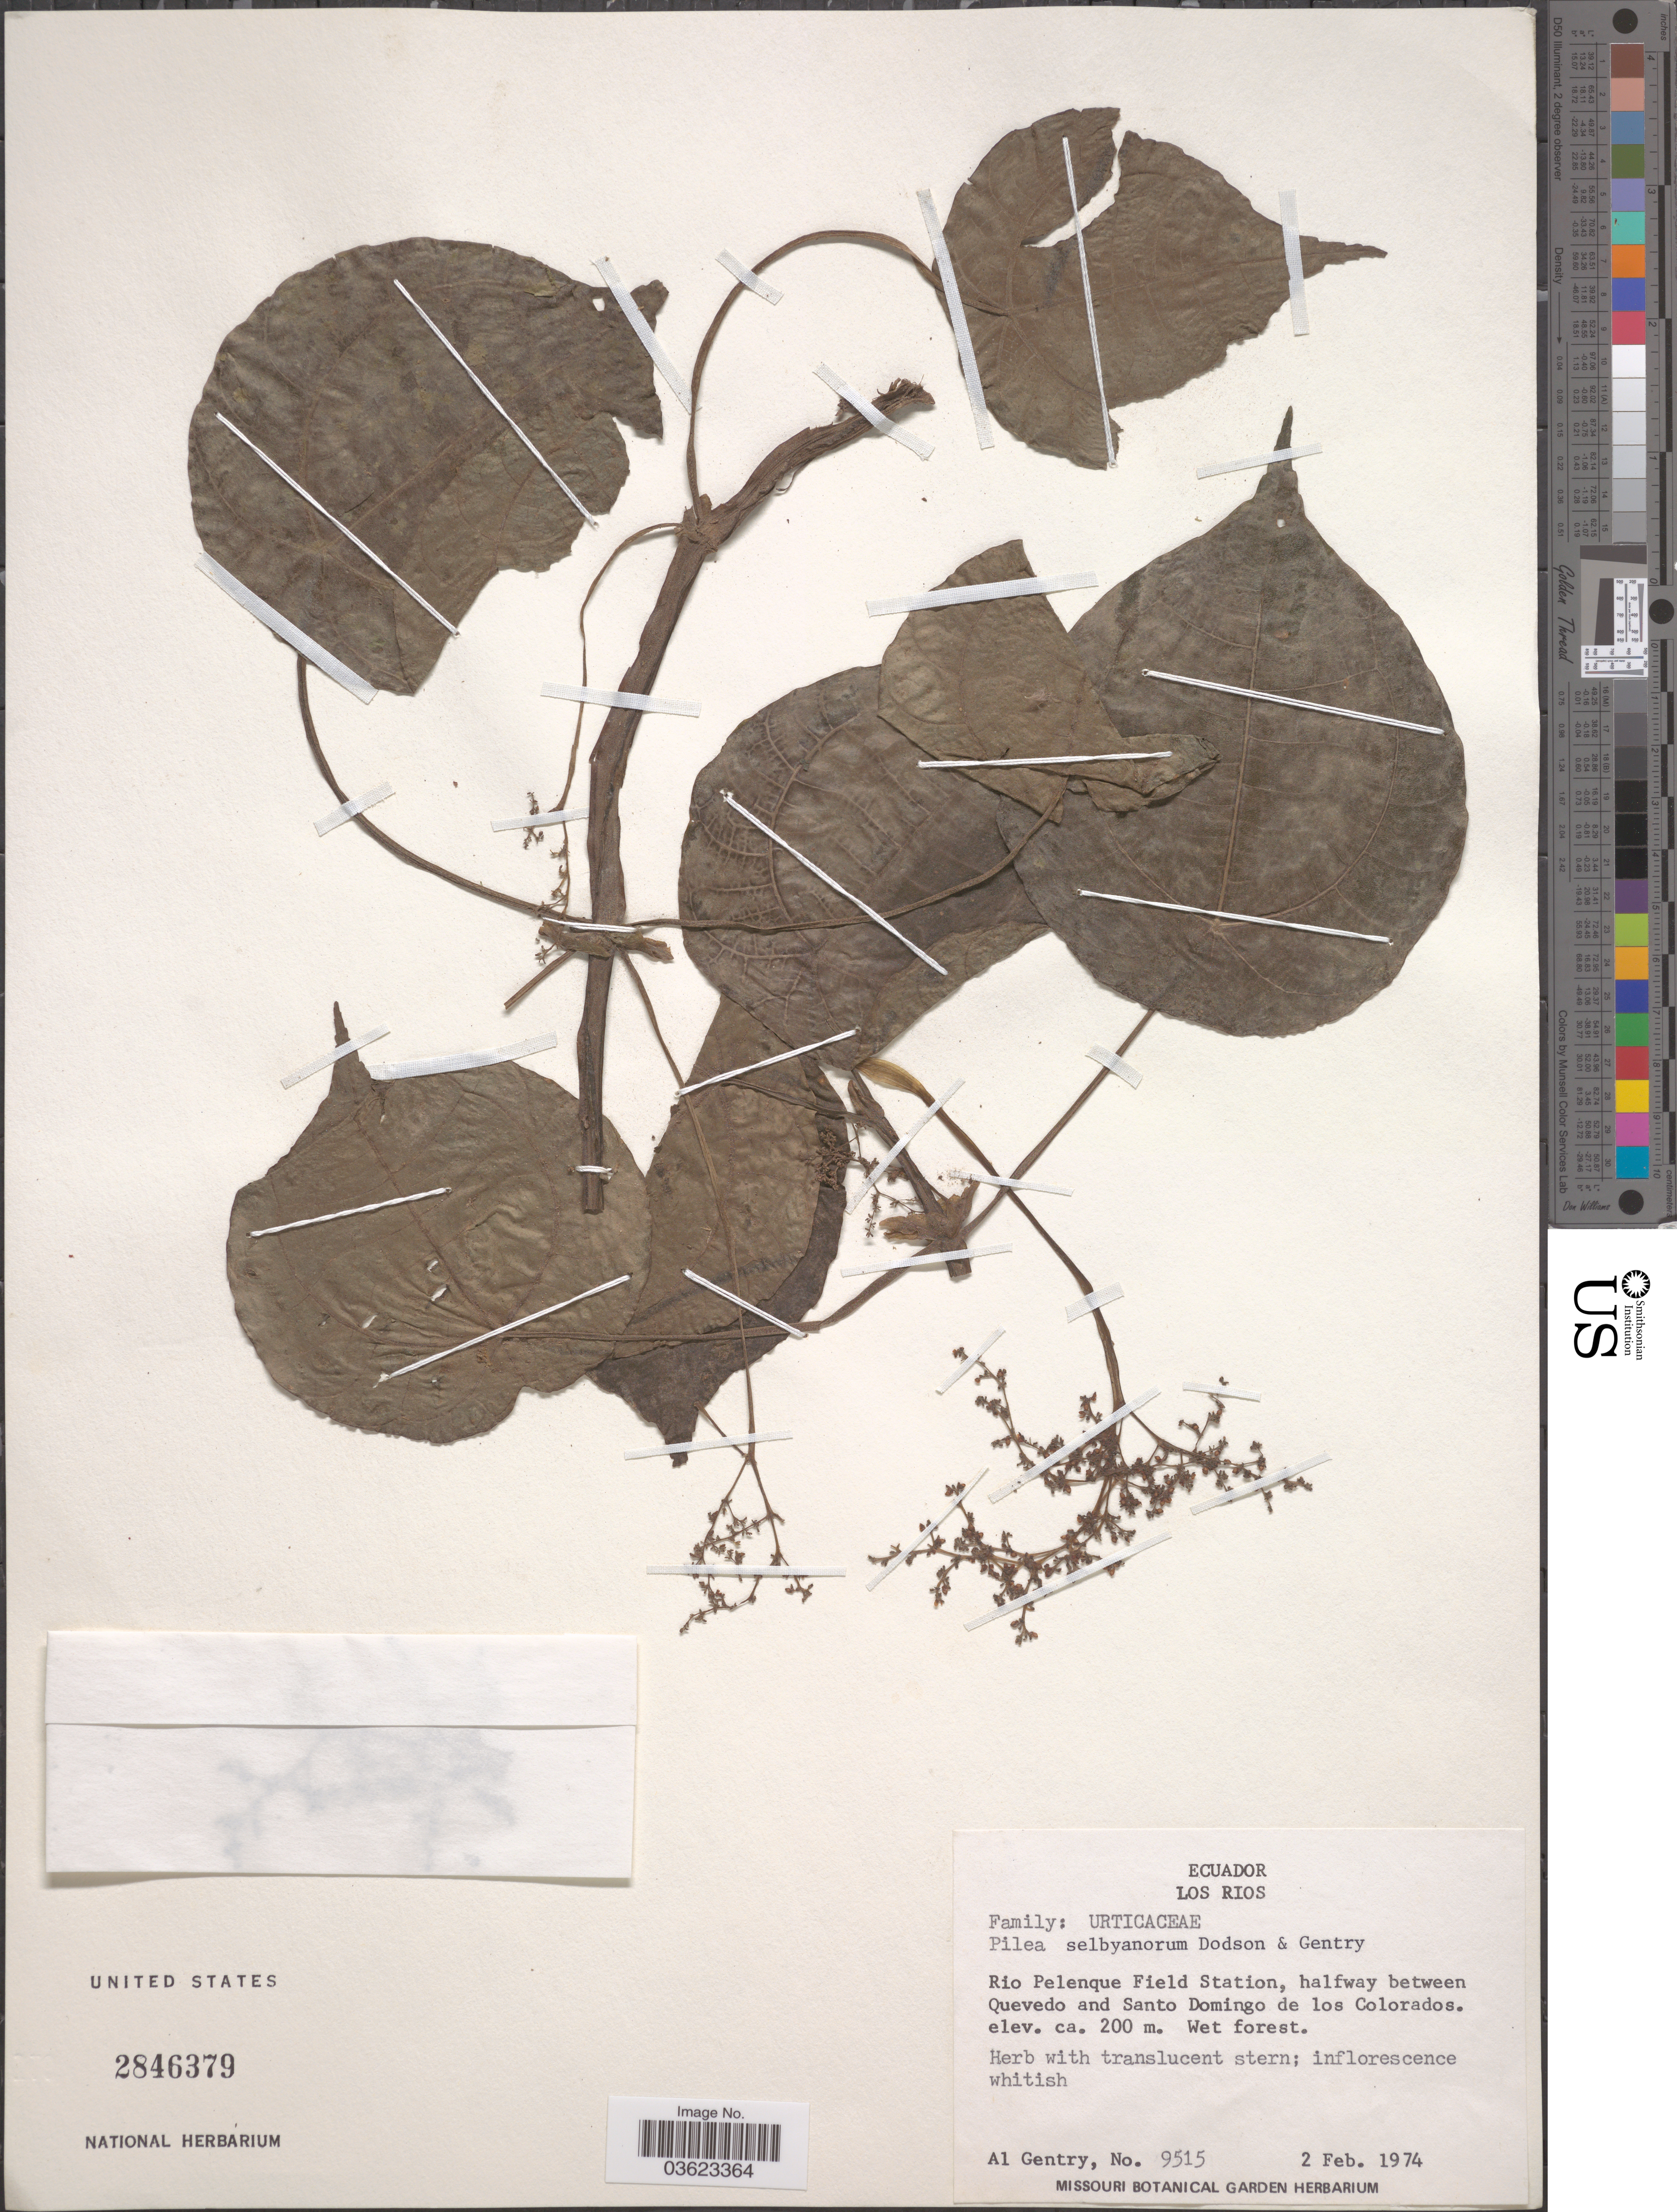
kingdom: Plantae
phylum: Tracheophyta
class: Magnoliopsida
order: Rosales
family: Urticaceae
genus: Pilea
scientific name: Pilea selbyanorum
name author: Dodson & A.H. Gentry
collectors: A. H. Gentry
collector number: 9515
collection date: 1974-02-02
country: Ecuador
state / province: Los Ríos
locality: Rio Pelenque Field Station, halfway between Quevedo and Santo Domingo de los Colorados.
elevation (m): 200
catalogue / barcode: US 2846378